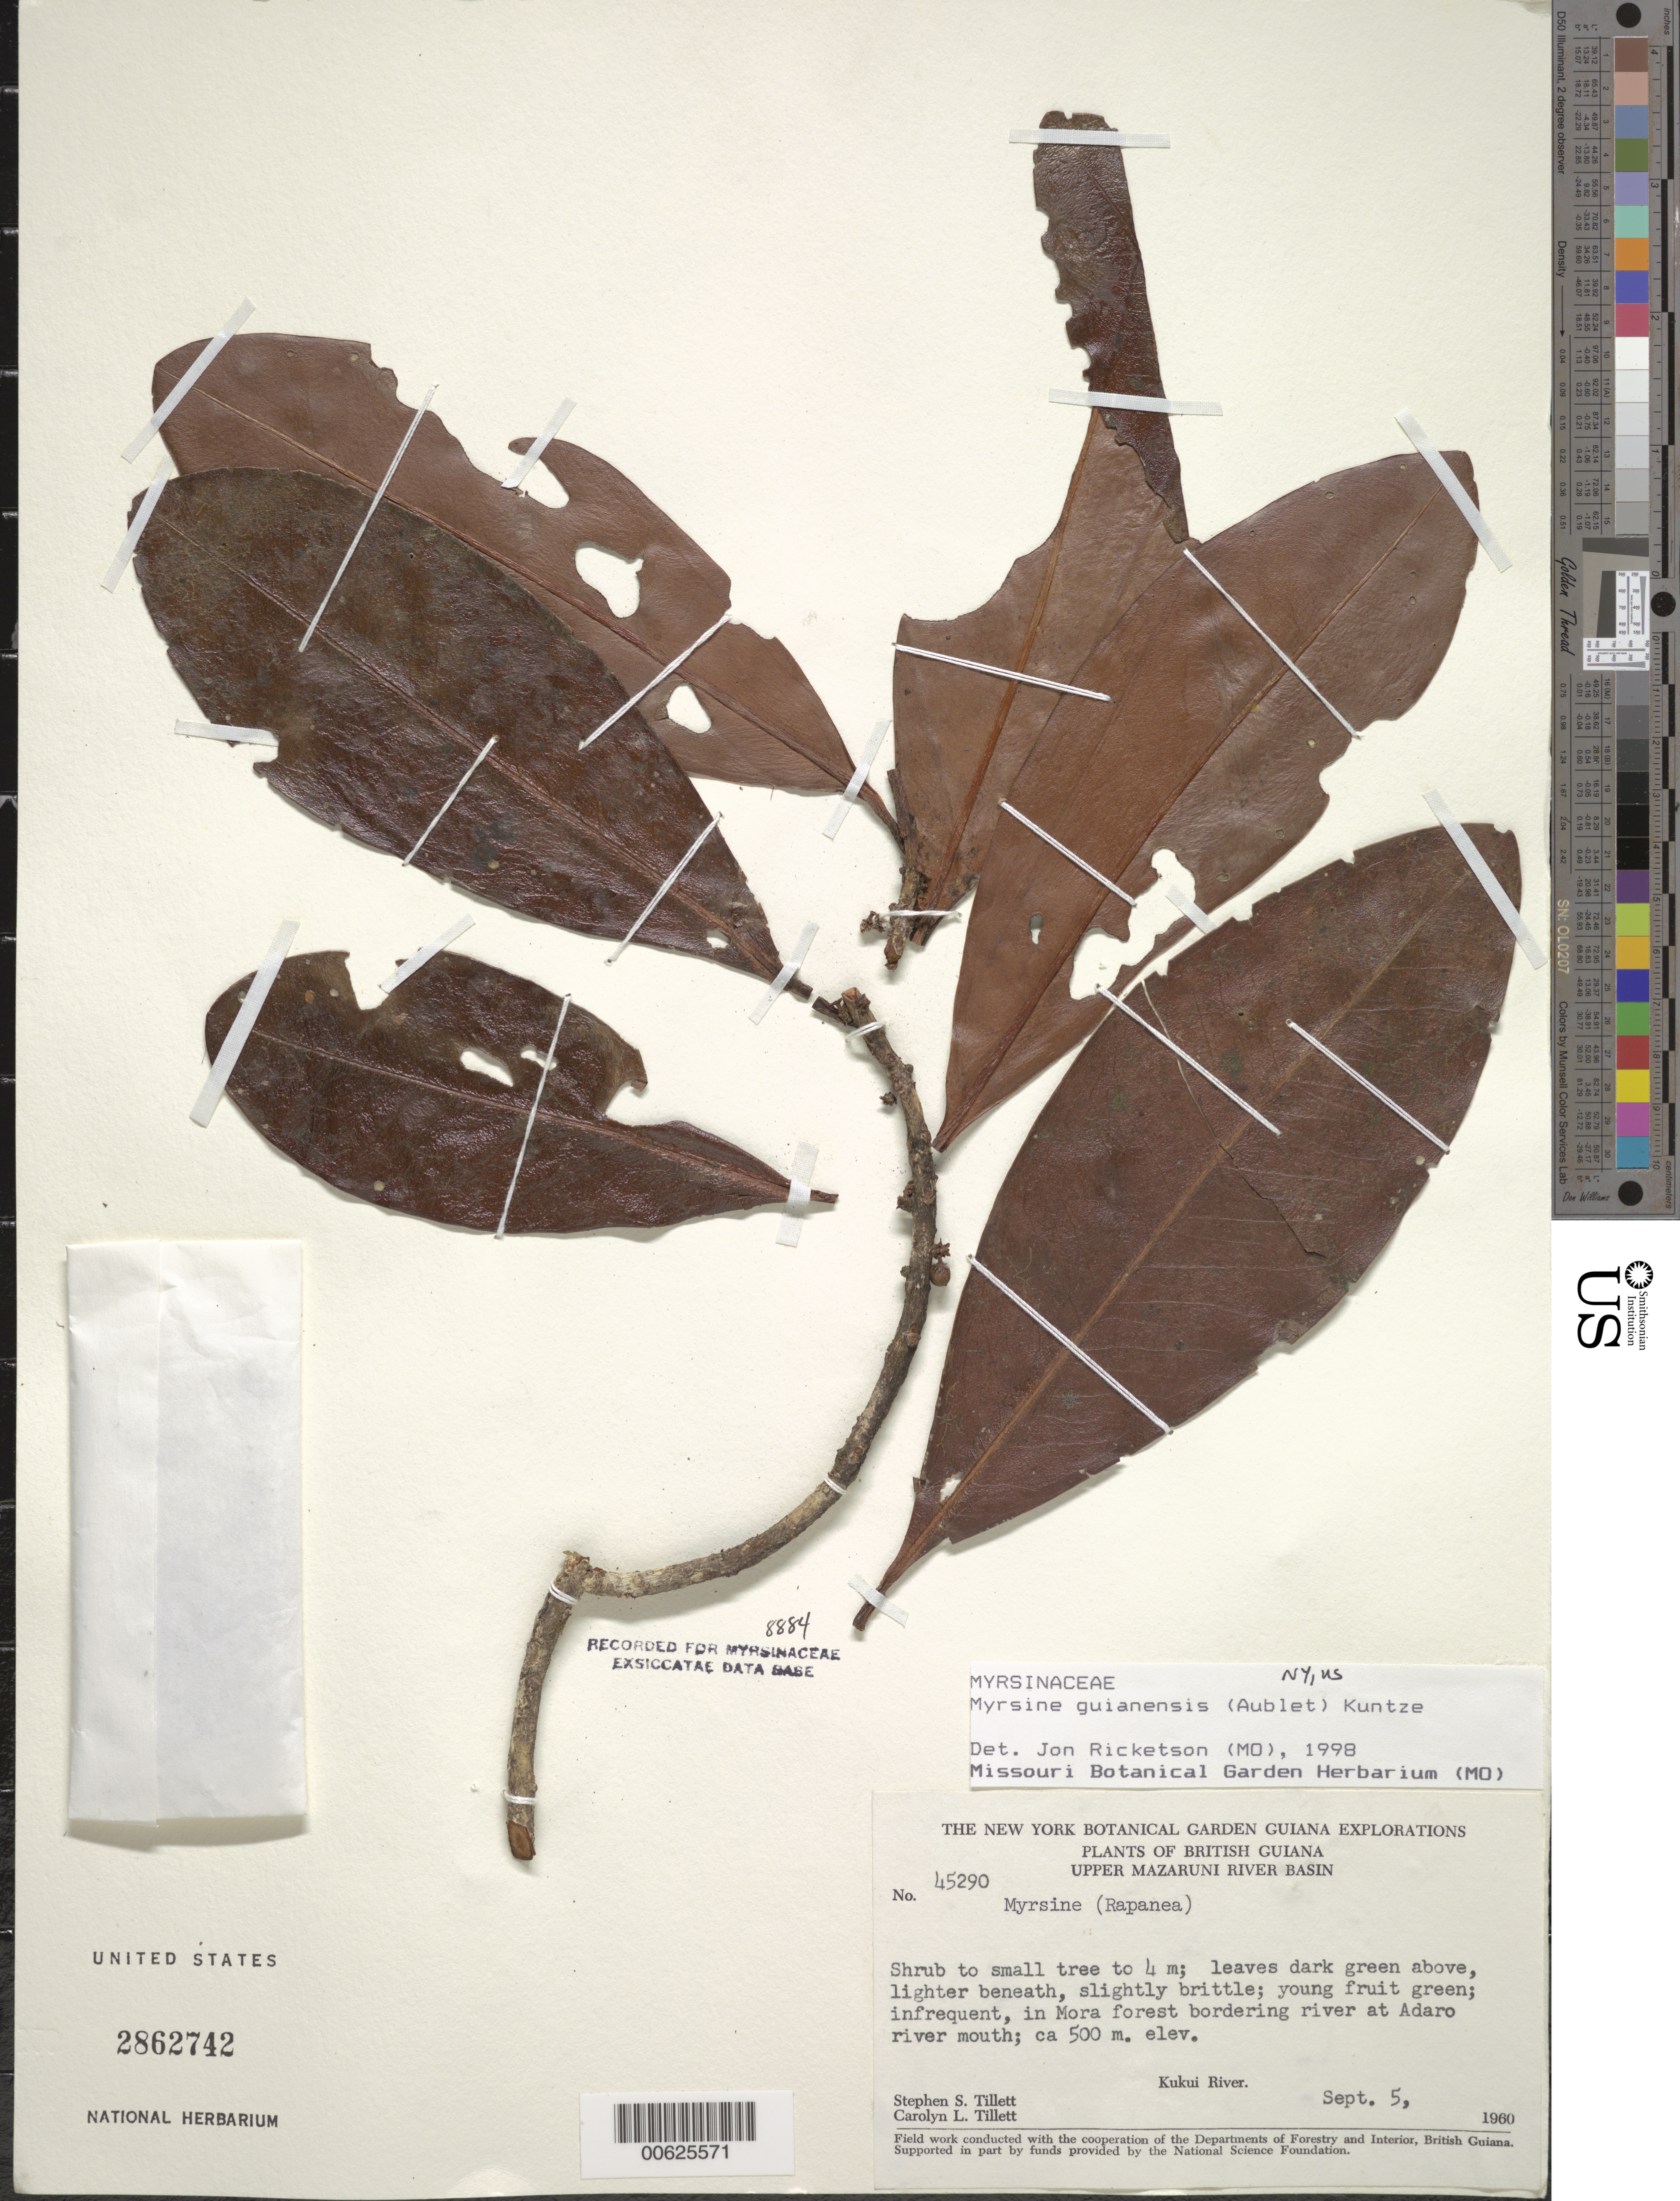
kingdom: Plantae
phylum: Tracheophyta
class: Magnoliopsida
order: Ericales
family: Primulaceae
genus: Myrsine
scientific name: Myrsine guianensis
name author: (Aubl.) Kuntze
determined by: Ricketson, Jon M., (MO), Missouri Botanical Garden (UNITED STATES)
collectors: S. S. Tillett, C. L. Tillett & R. Boyan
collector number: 45290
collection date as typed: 5-Sep-60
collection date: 1960-09-05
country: Guyana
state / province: Cuyuni-Mazaruni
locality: Adaro R. mouth, edge of Kukui R., upper Mazaruni R. basin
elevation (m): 500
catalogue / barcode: US 2862742